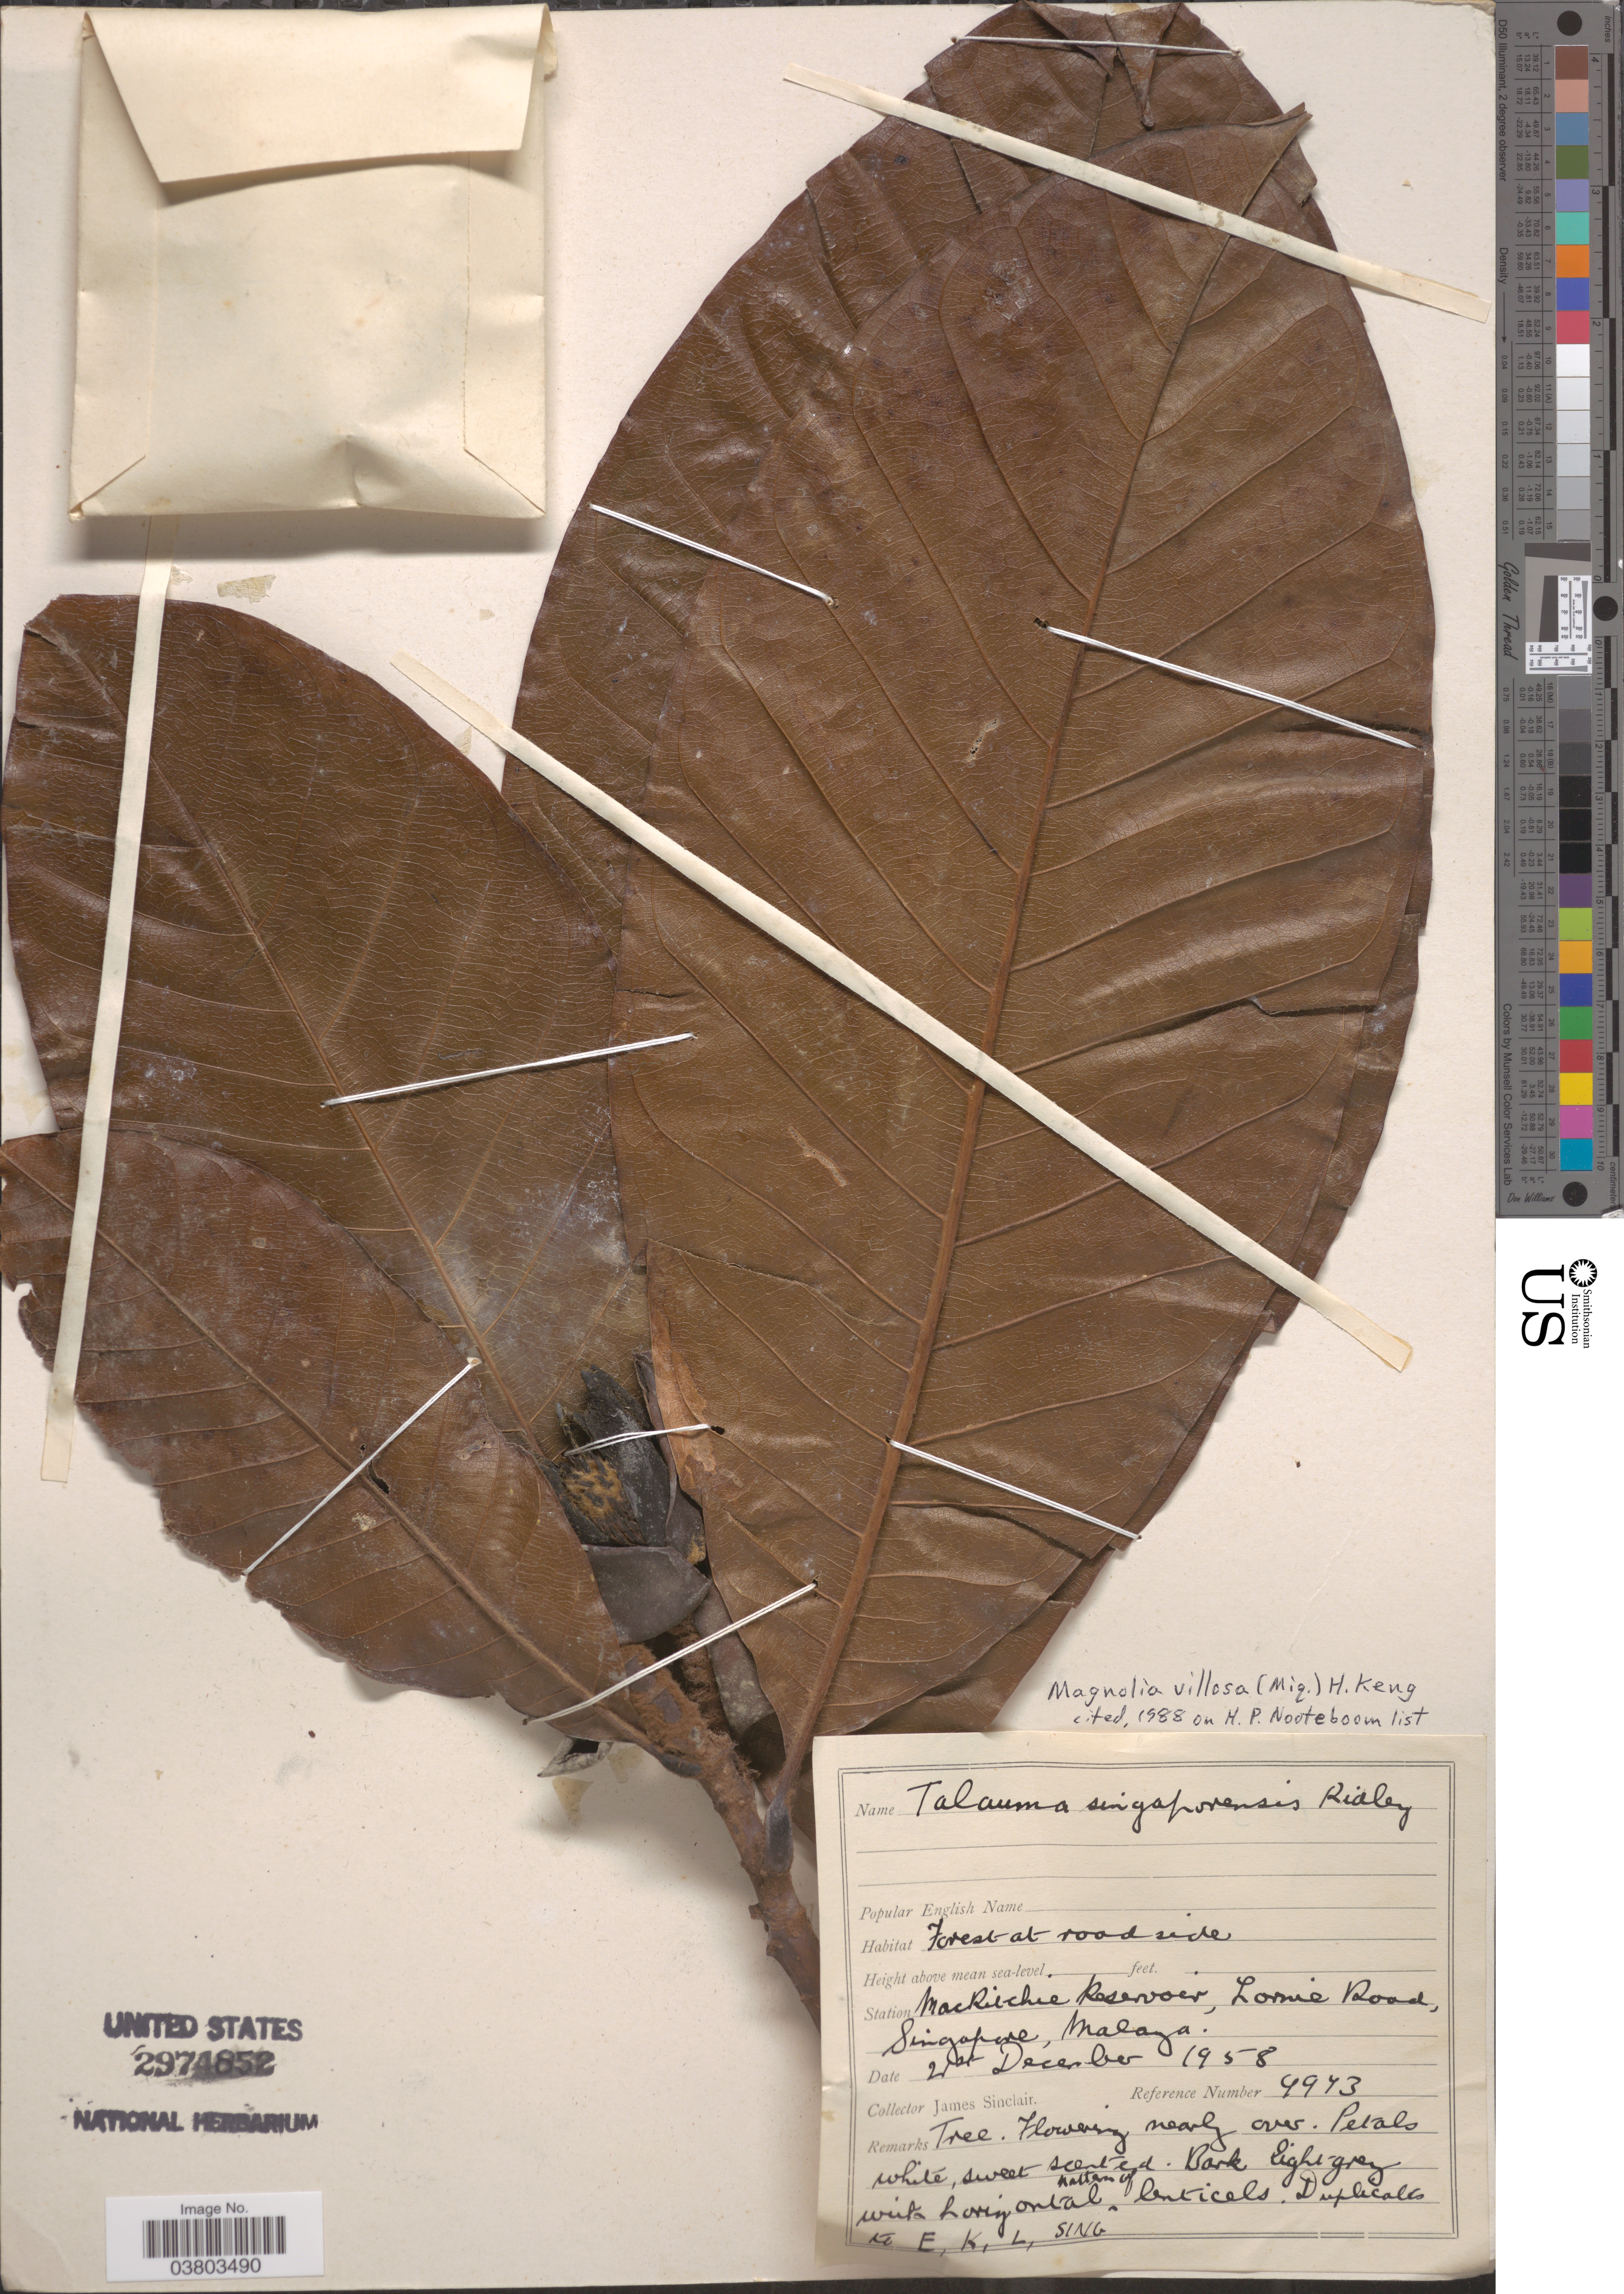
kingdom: Plantae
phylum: Tracheophyta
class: Magnoliopsida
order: Magnoliales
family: Magnoliaceae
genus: Magnolia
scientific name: Magnolia villosa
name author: (Miq.) H. Keng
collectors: J. Sinclair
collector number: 4973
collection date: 1958-12-21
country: Singapore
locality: Station MacRitchie Reservoir, Lornie Road, Malaya.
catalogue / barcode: US 2974852